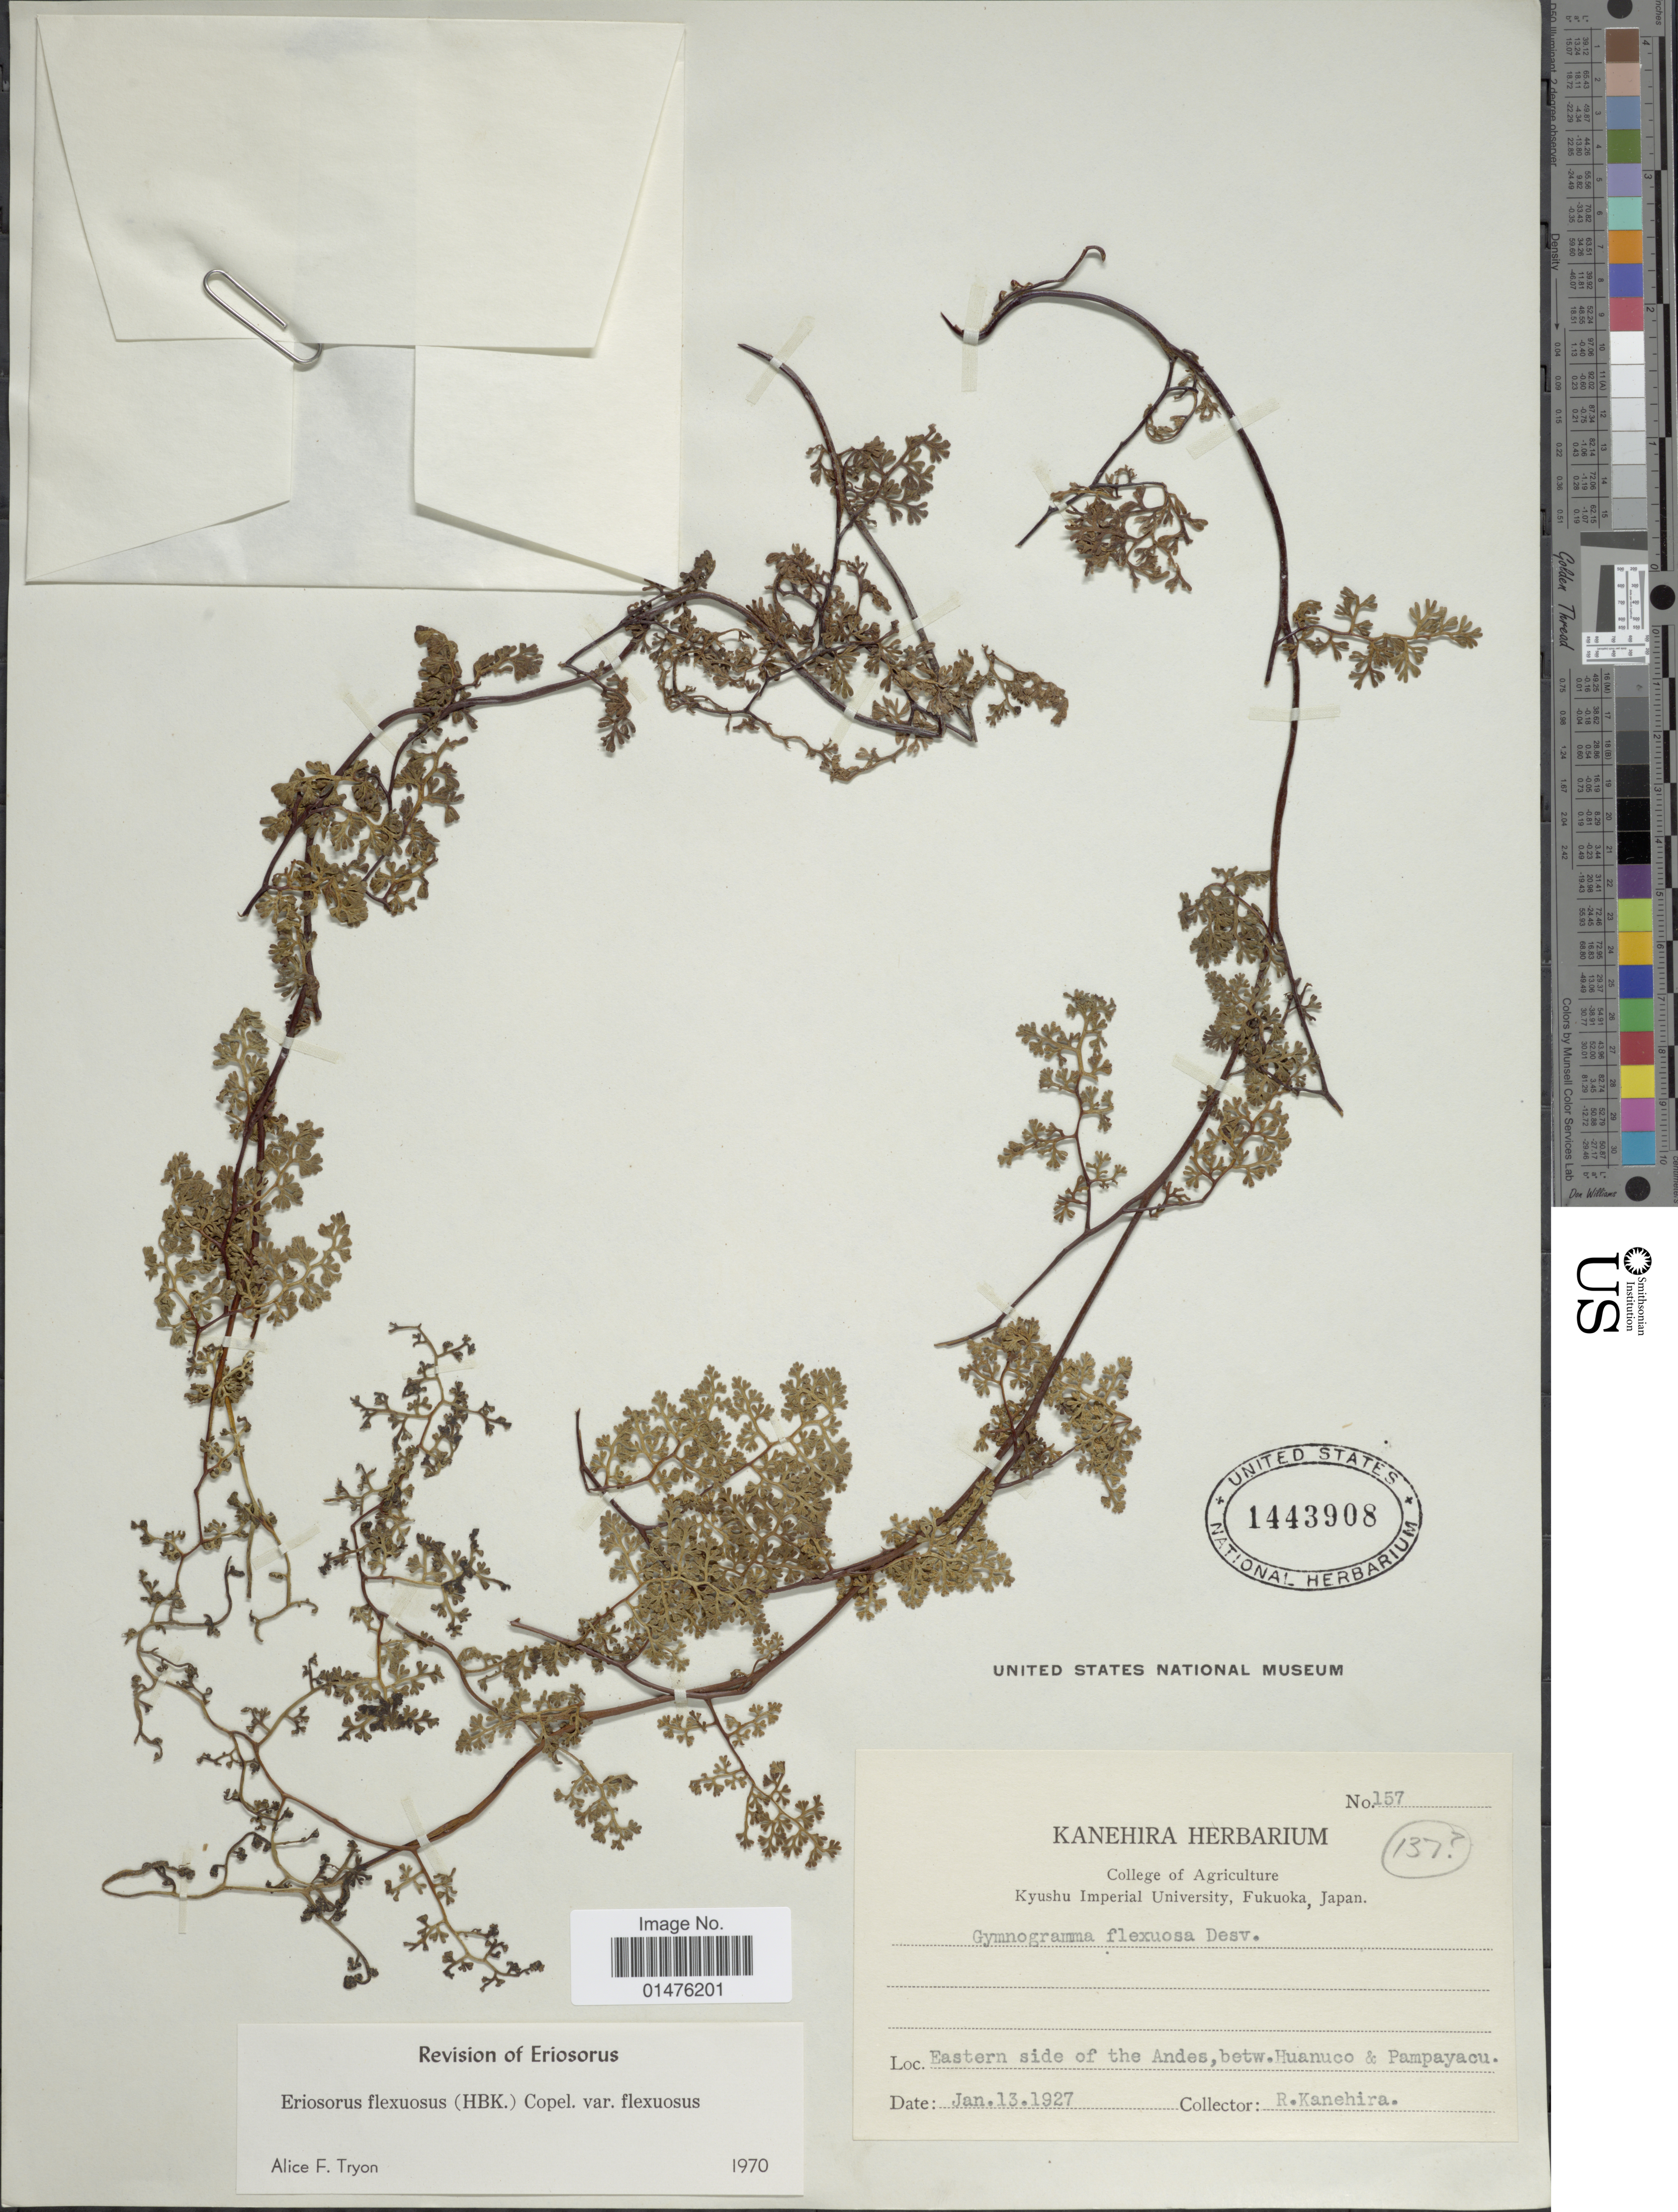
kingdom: Plantae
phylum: Tracheophyta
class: Polypodiopsida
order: Polypodiales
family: Pteridaceae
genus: Jamesonia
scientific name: Jamesonia flexuosa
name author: (Humb. & Bonpl.) Christenh.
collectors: R. Kanehira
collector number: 157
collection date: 1927-01-13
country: Peru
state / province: Huánuco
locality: Eastern side of the Andes, betw. HUanuco & Pampayacu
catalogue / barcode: US 1443908